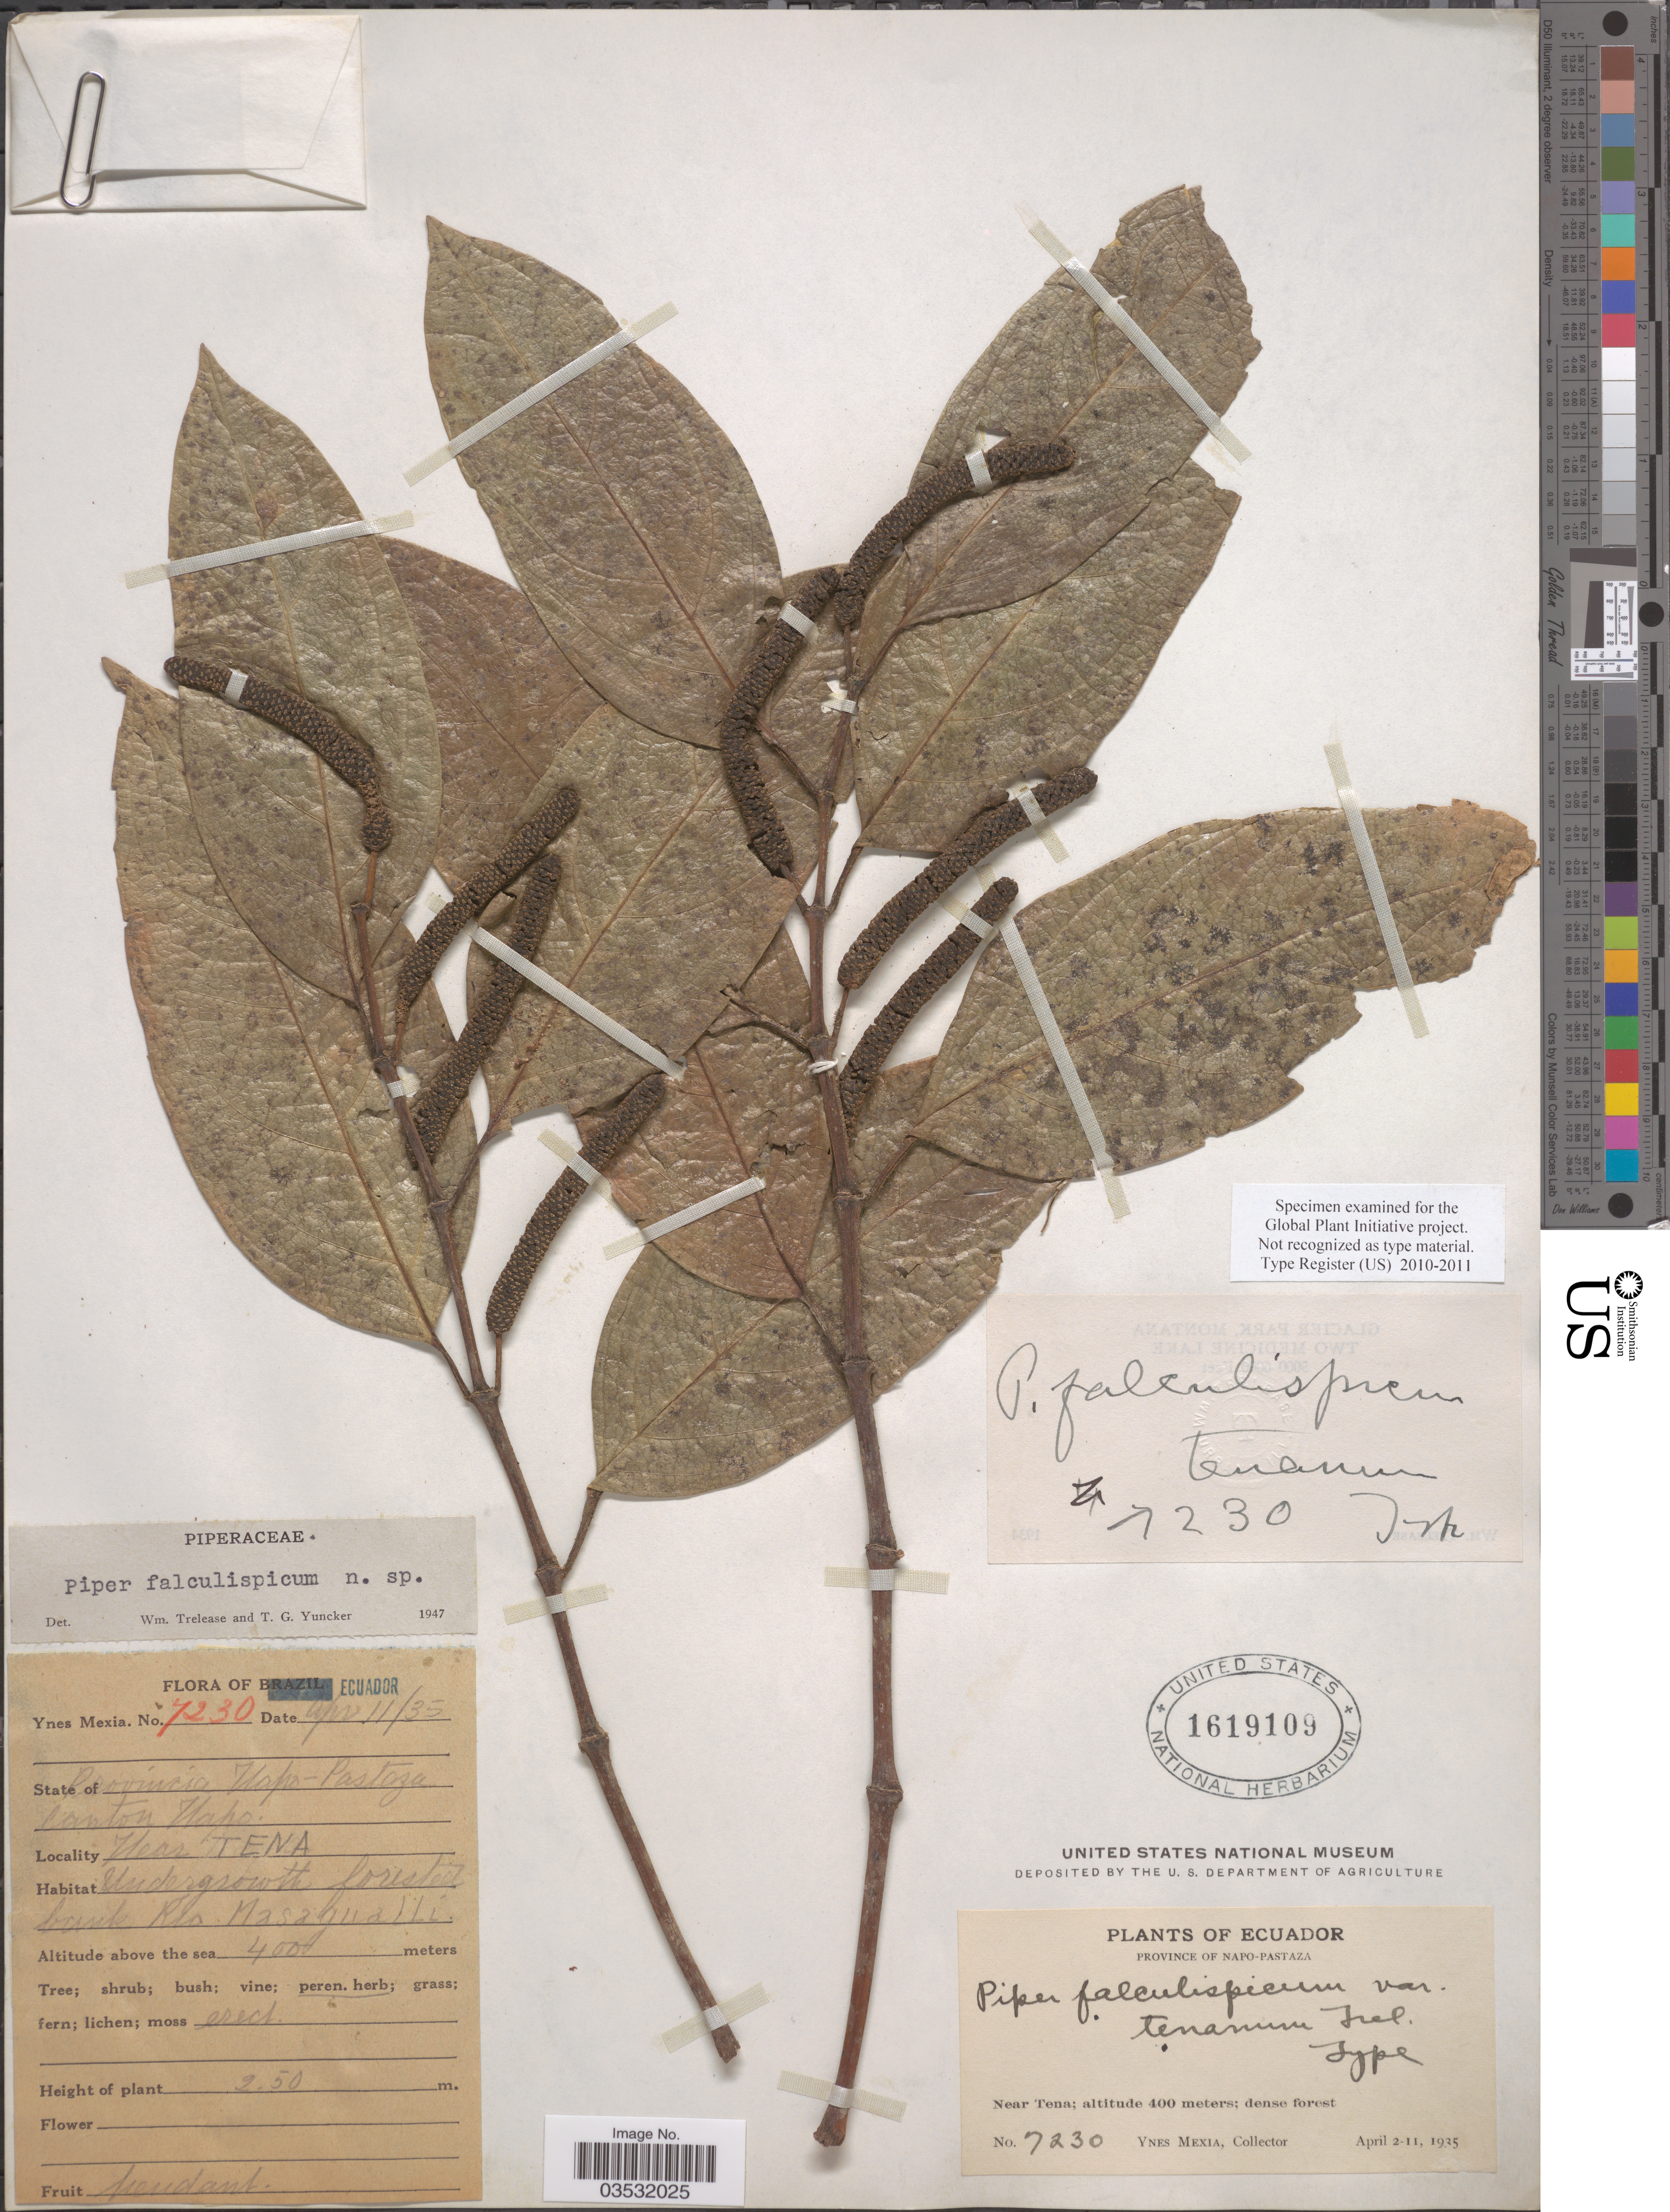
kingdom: Plantae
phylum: Tracheophyta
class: Magnoliopsida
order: Piperales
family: Piperaceae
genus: Piper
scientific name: Piper falculispicum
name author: Trel. & Yunck.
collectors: Y. Mexia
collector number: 7230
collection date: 1935-04-11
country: Ecuador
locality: Province Napo-Pastaza. Near Tena. Canton Napo.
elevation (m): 400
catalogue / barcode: US 1619109